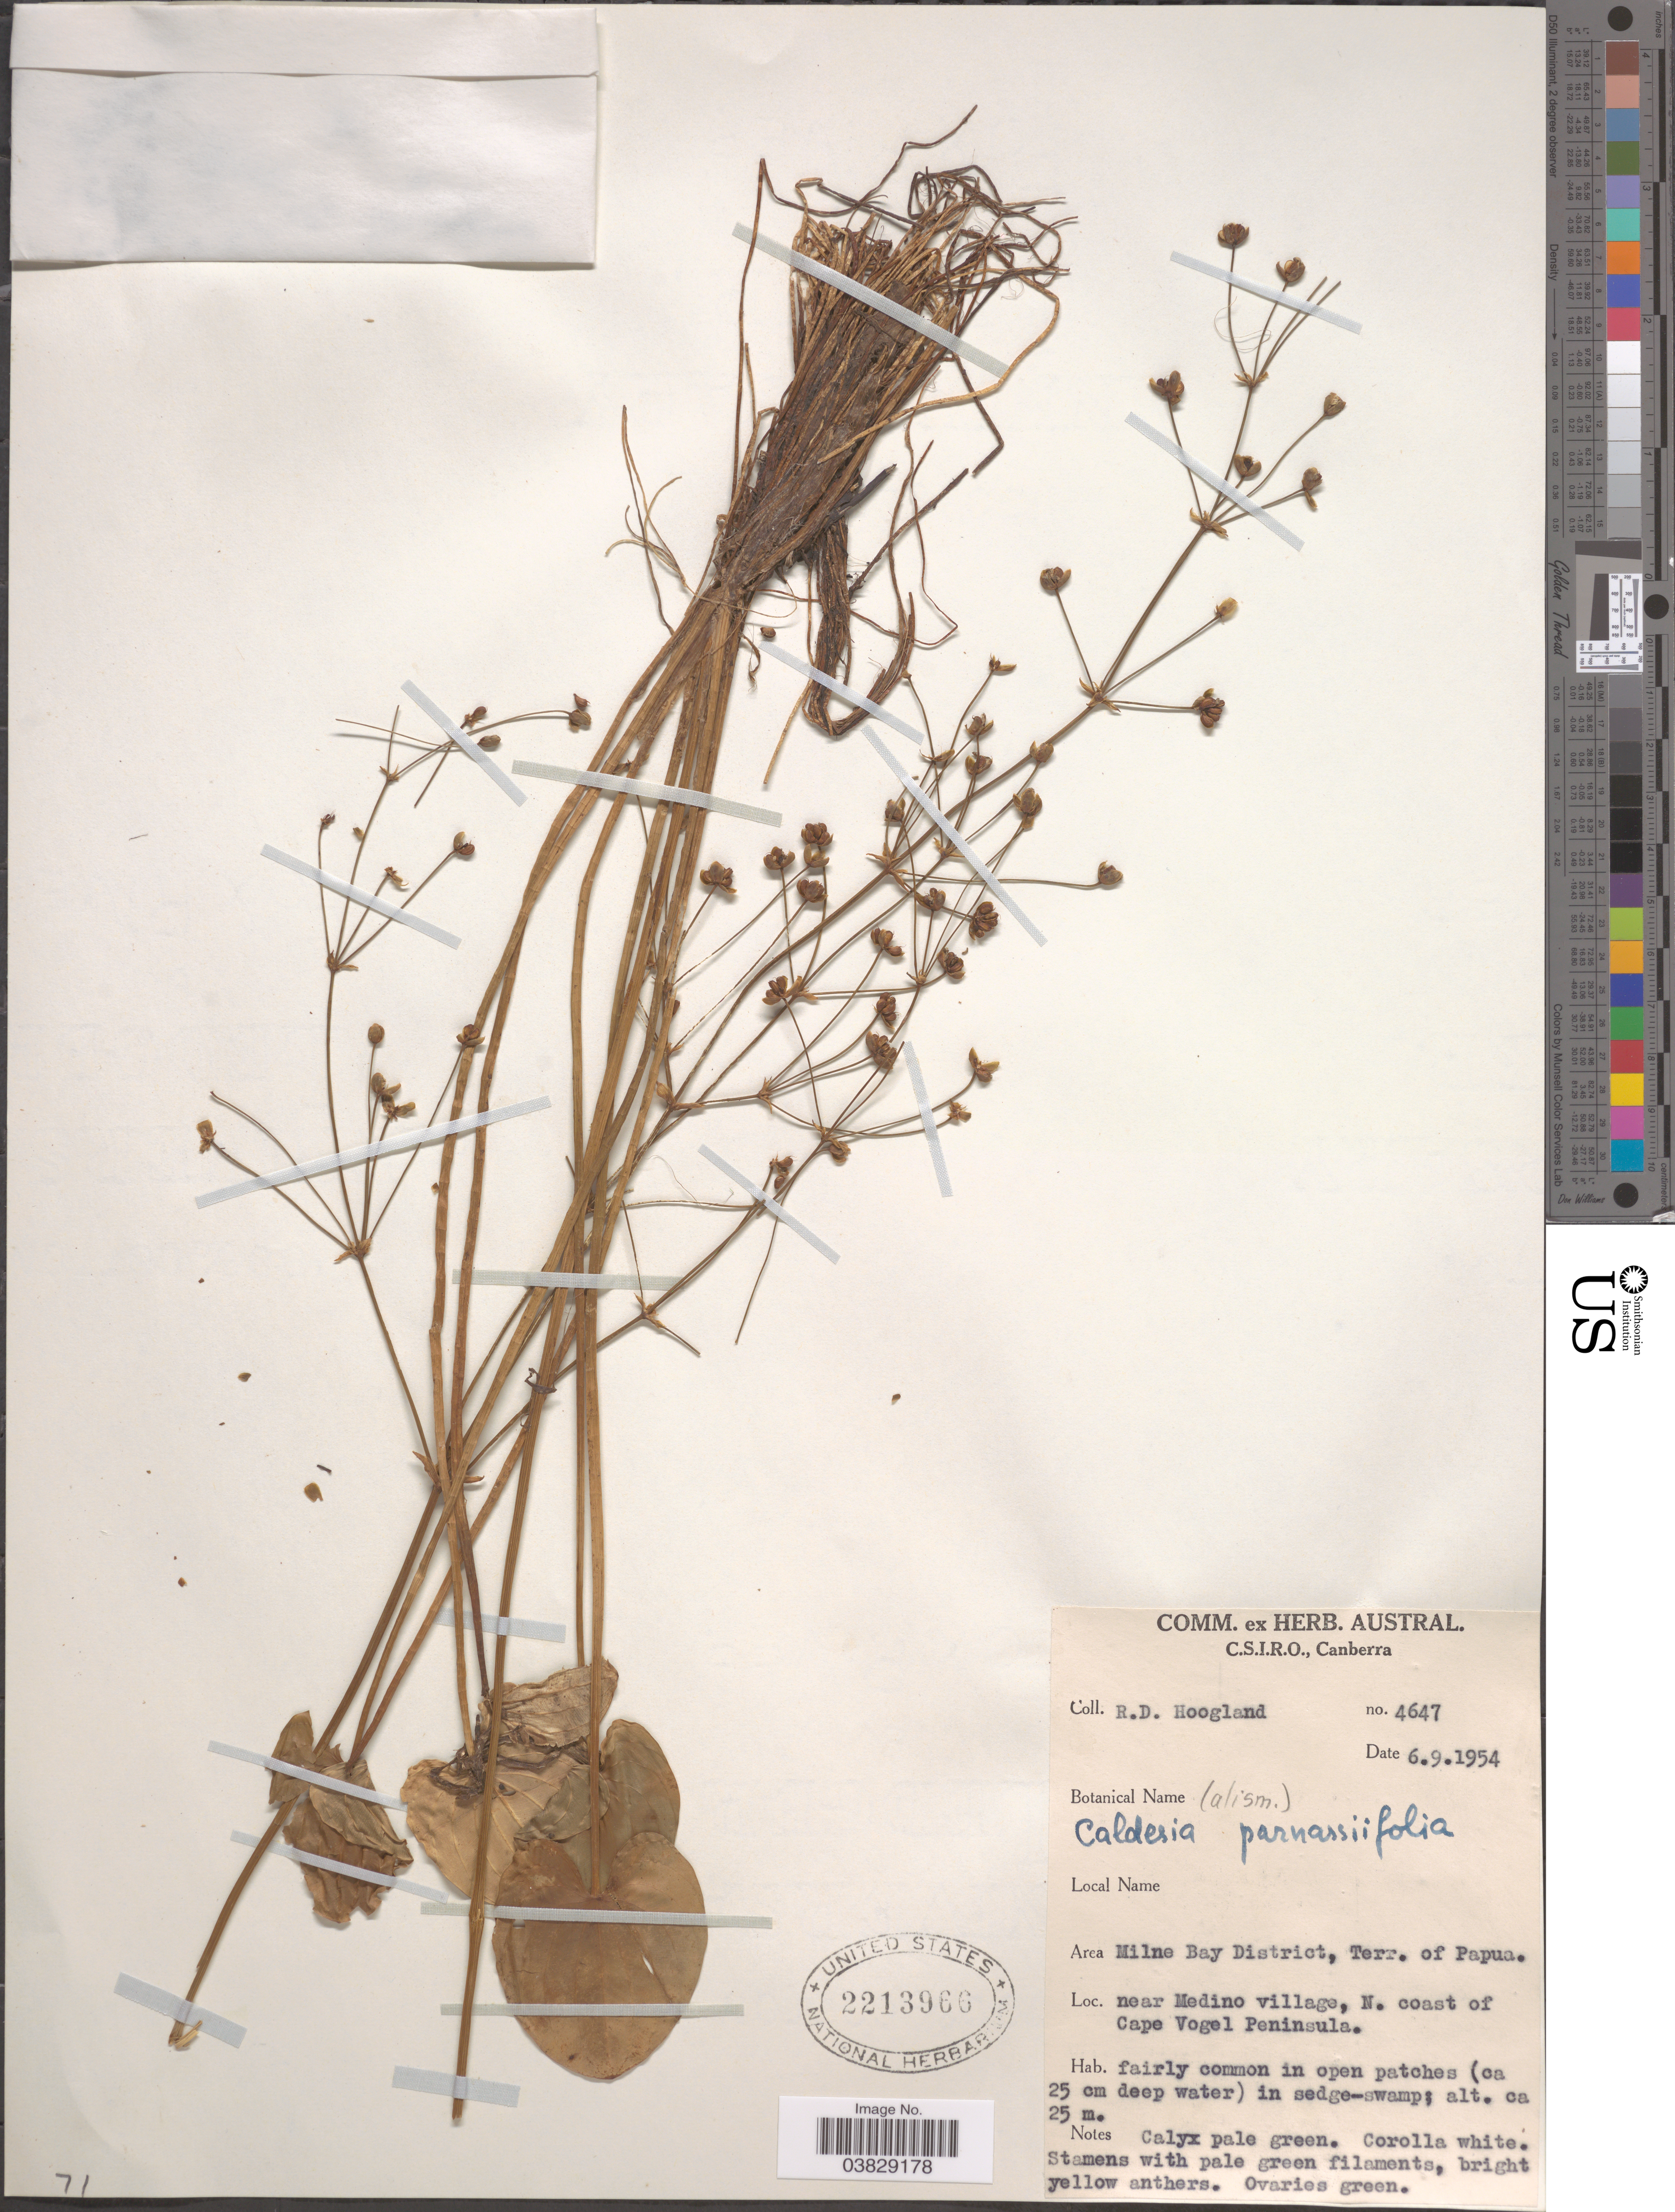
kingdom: Plantae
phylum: Tracheophyta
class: Liliopsida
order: Alismatales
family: Alismataceae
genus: Caldesia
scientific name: Caldesia parnassifolia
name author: (L.) Parl.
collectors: R. D. Hoogland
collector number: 4647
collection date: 1954-09-06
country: Papua New Guinea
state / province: Milne Bay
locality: Area Milne Bay District, Terr. of Papua. Near Medino village, N. coast of Cape Vogel Peninsula.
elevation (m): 25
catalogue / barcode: US 2213966